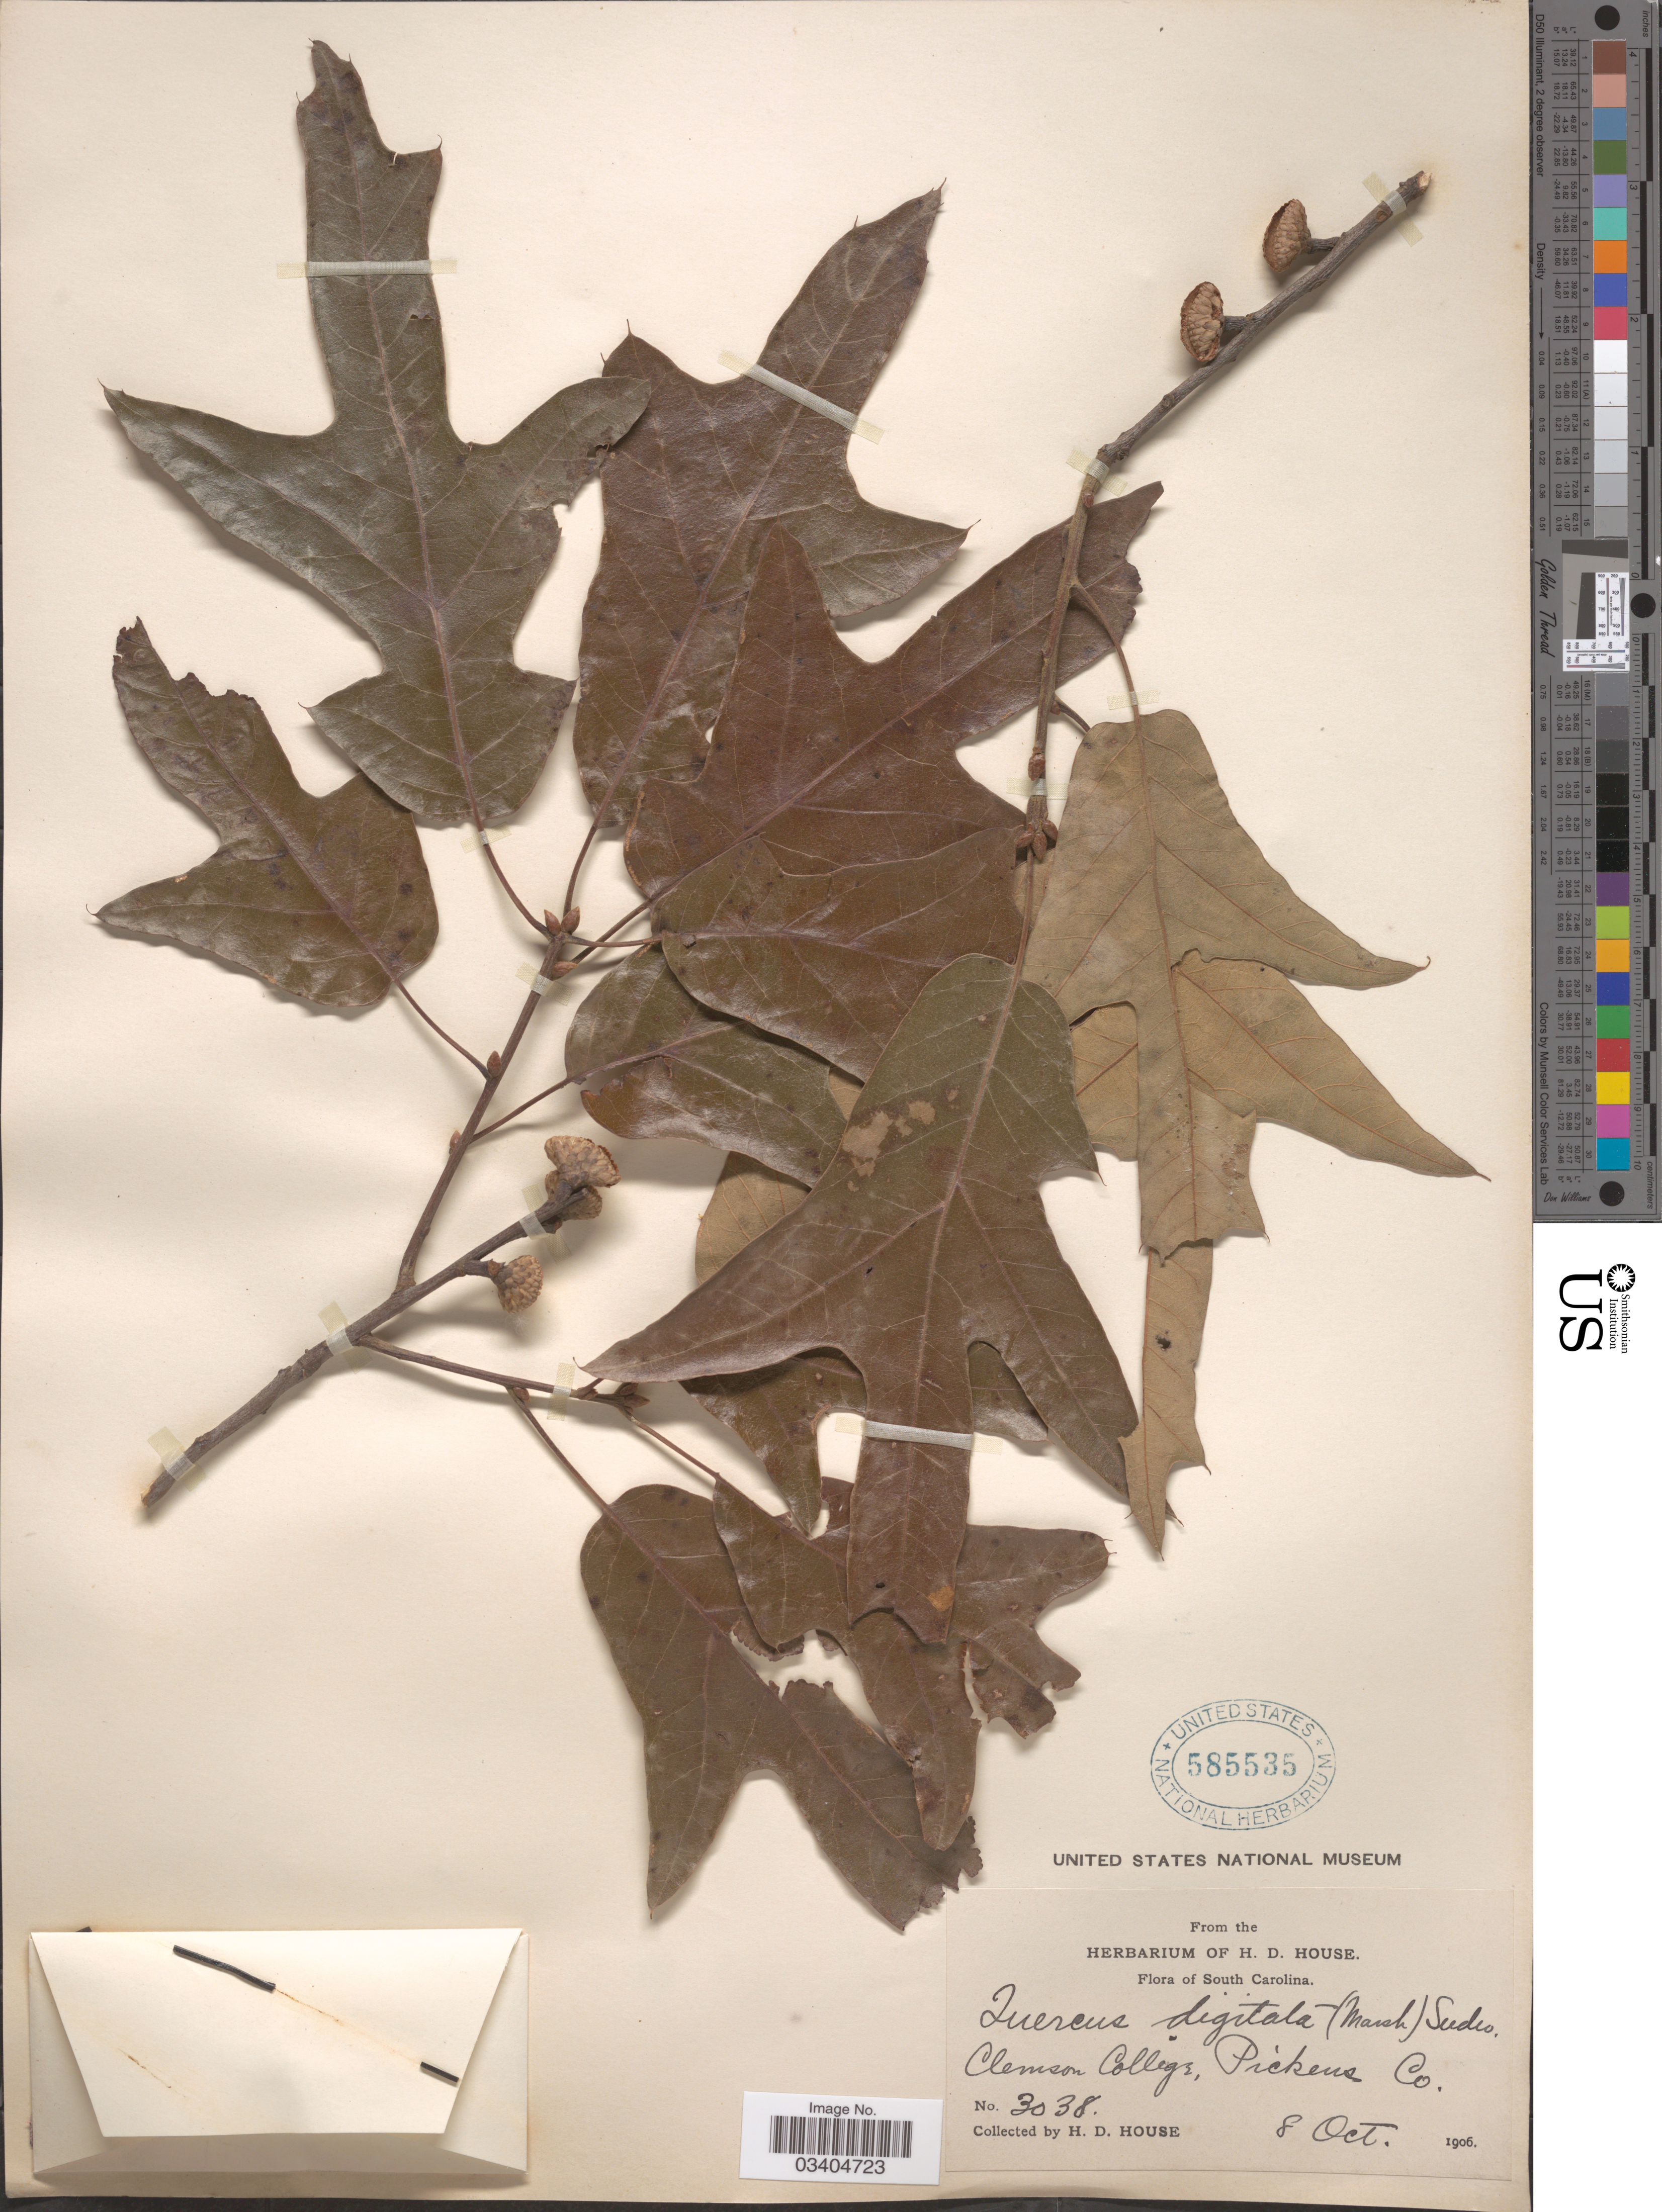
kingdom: Plantae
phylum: Tracheophyta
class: Magnoliopsida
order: Fagales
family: Fagaceae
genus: Quercus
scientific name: Quercus falcata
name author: Michx.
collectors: H. D. House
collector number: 3038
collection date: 1906-10-08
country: United States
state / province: South Carolina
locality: Clemson College, Pickens Co.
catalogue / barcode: US 585535